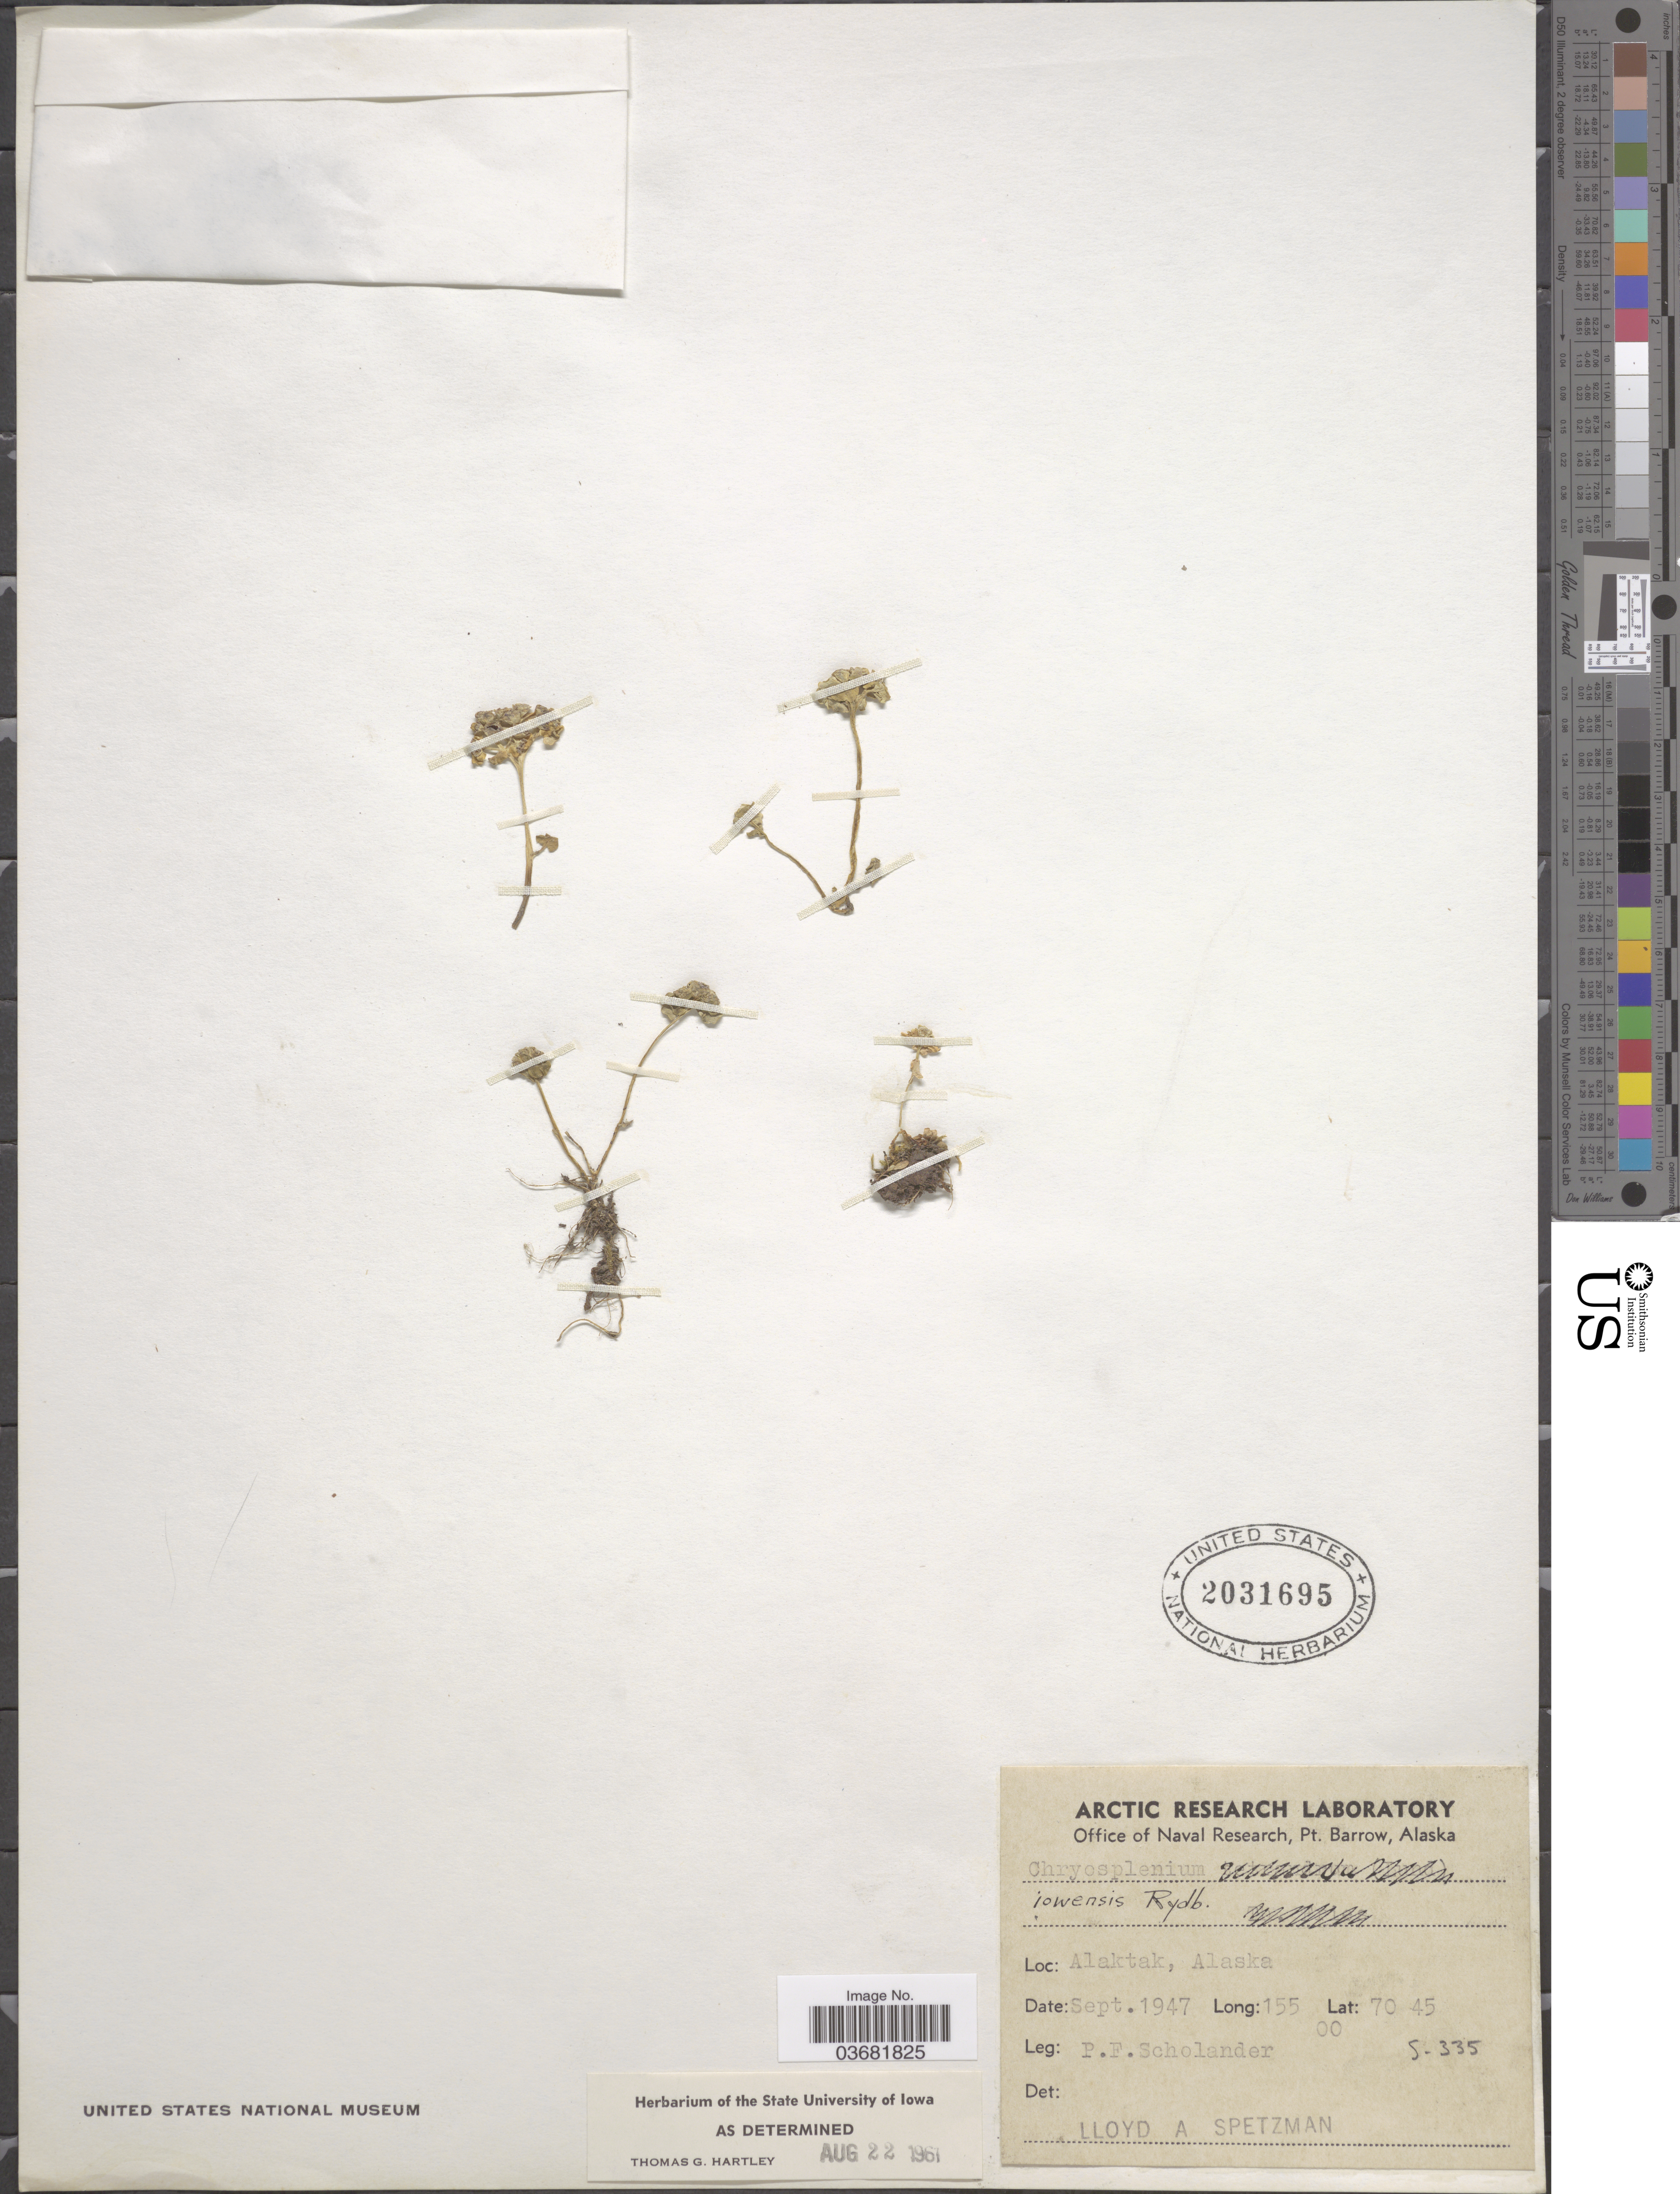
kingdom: Plantae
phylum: Tracheophyta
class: Magnoliopsida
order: Saxifragales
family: Saxifragaceae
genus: Chrysosplenium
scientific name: Chrysosplenium iowense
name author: Rydb.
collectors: P. Scholander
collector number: S-35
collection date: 1947-09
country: United States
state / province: Alaska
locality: Alaktak.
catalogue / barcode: US 2031695